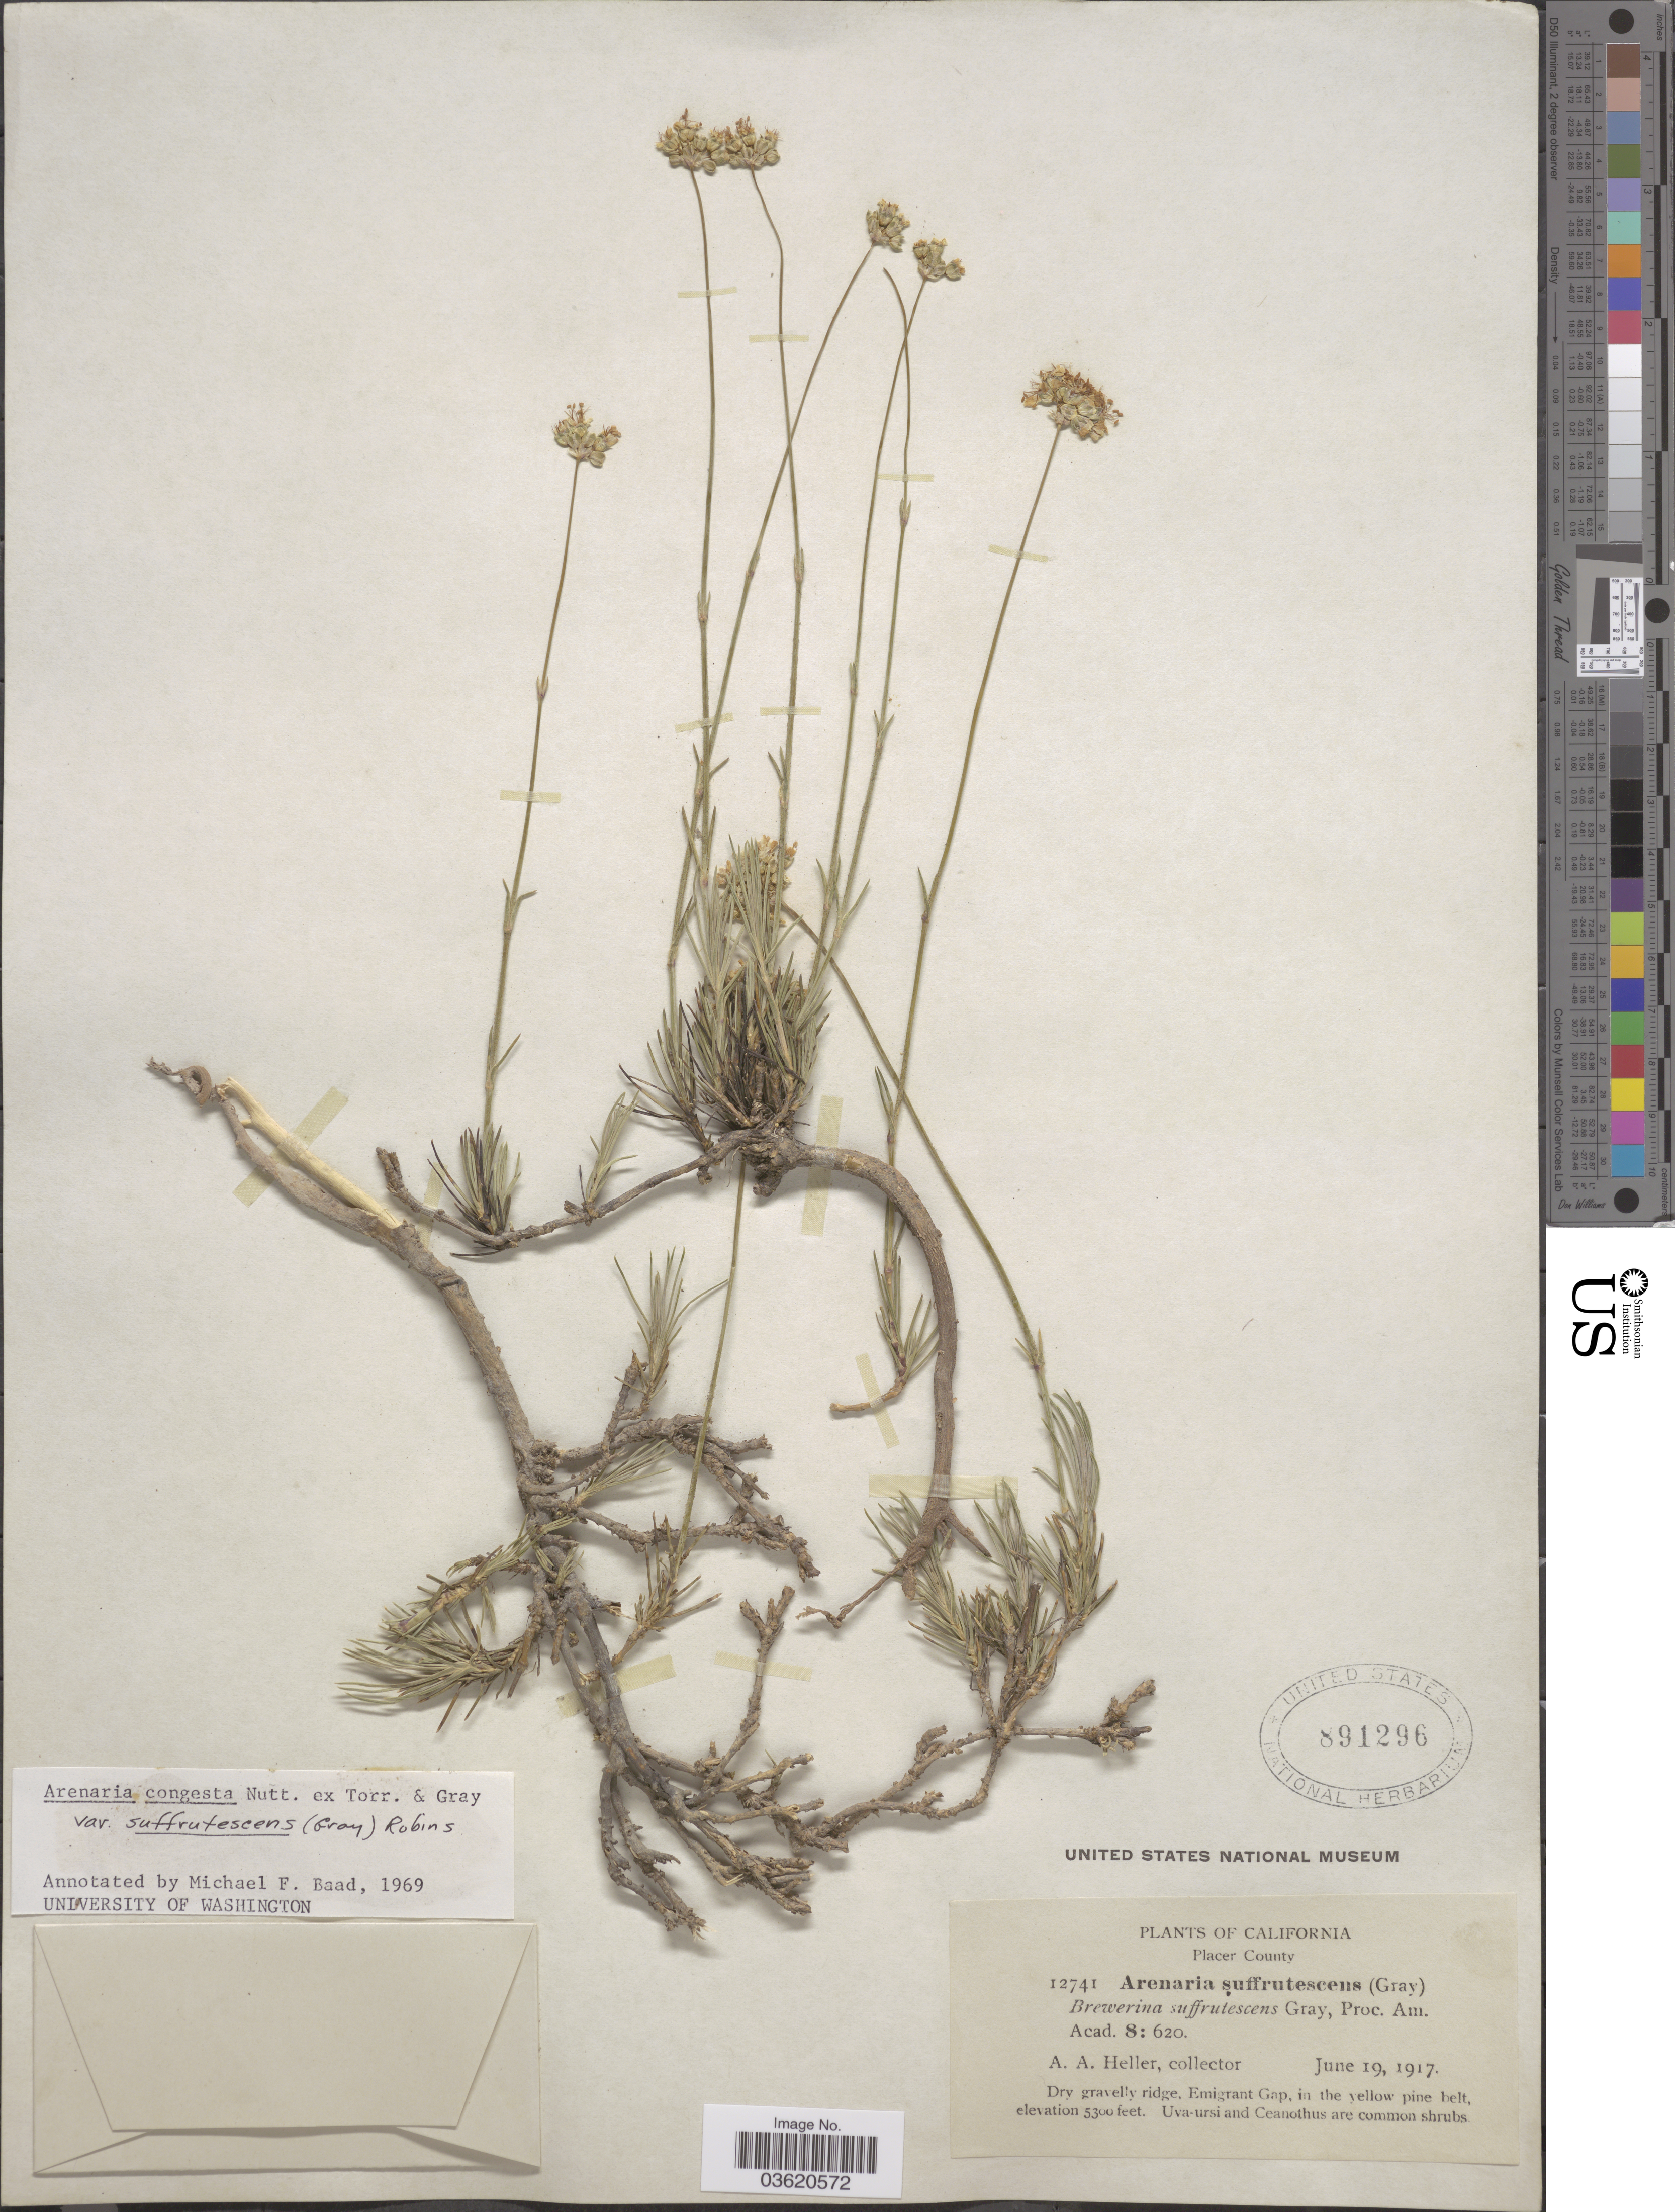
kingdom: Plantae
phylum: Tracheophyta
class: Magnoliopsida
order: Caryophyllales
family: Caryophyllaceae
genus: Eremogone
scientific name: Eremogone congesta var. suffrutescens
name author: (A. Gray) R.L. Hartm. & Rabeler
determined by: Strong, Mark T., (BOT), Smithsonian Institution - National Museum of Natural History (UNITED STATES)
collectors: A. A. Heller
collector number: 12741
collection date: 1917-06-19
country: United States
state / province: California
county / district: Placer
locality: Placer County. Dry gravelly ridge, Emigrant Gap, in the yellow pine belt.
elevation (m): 1615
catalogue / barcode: US 891296